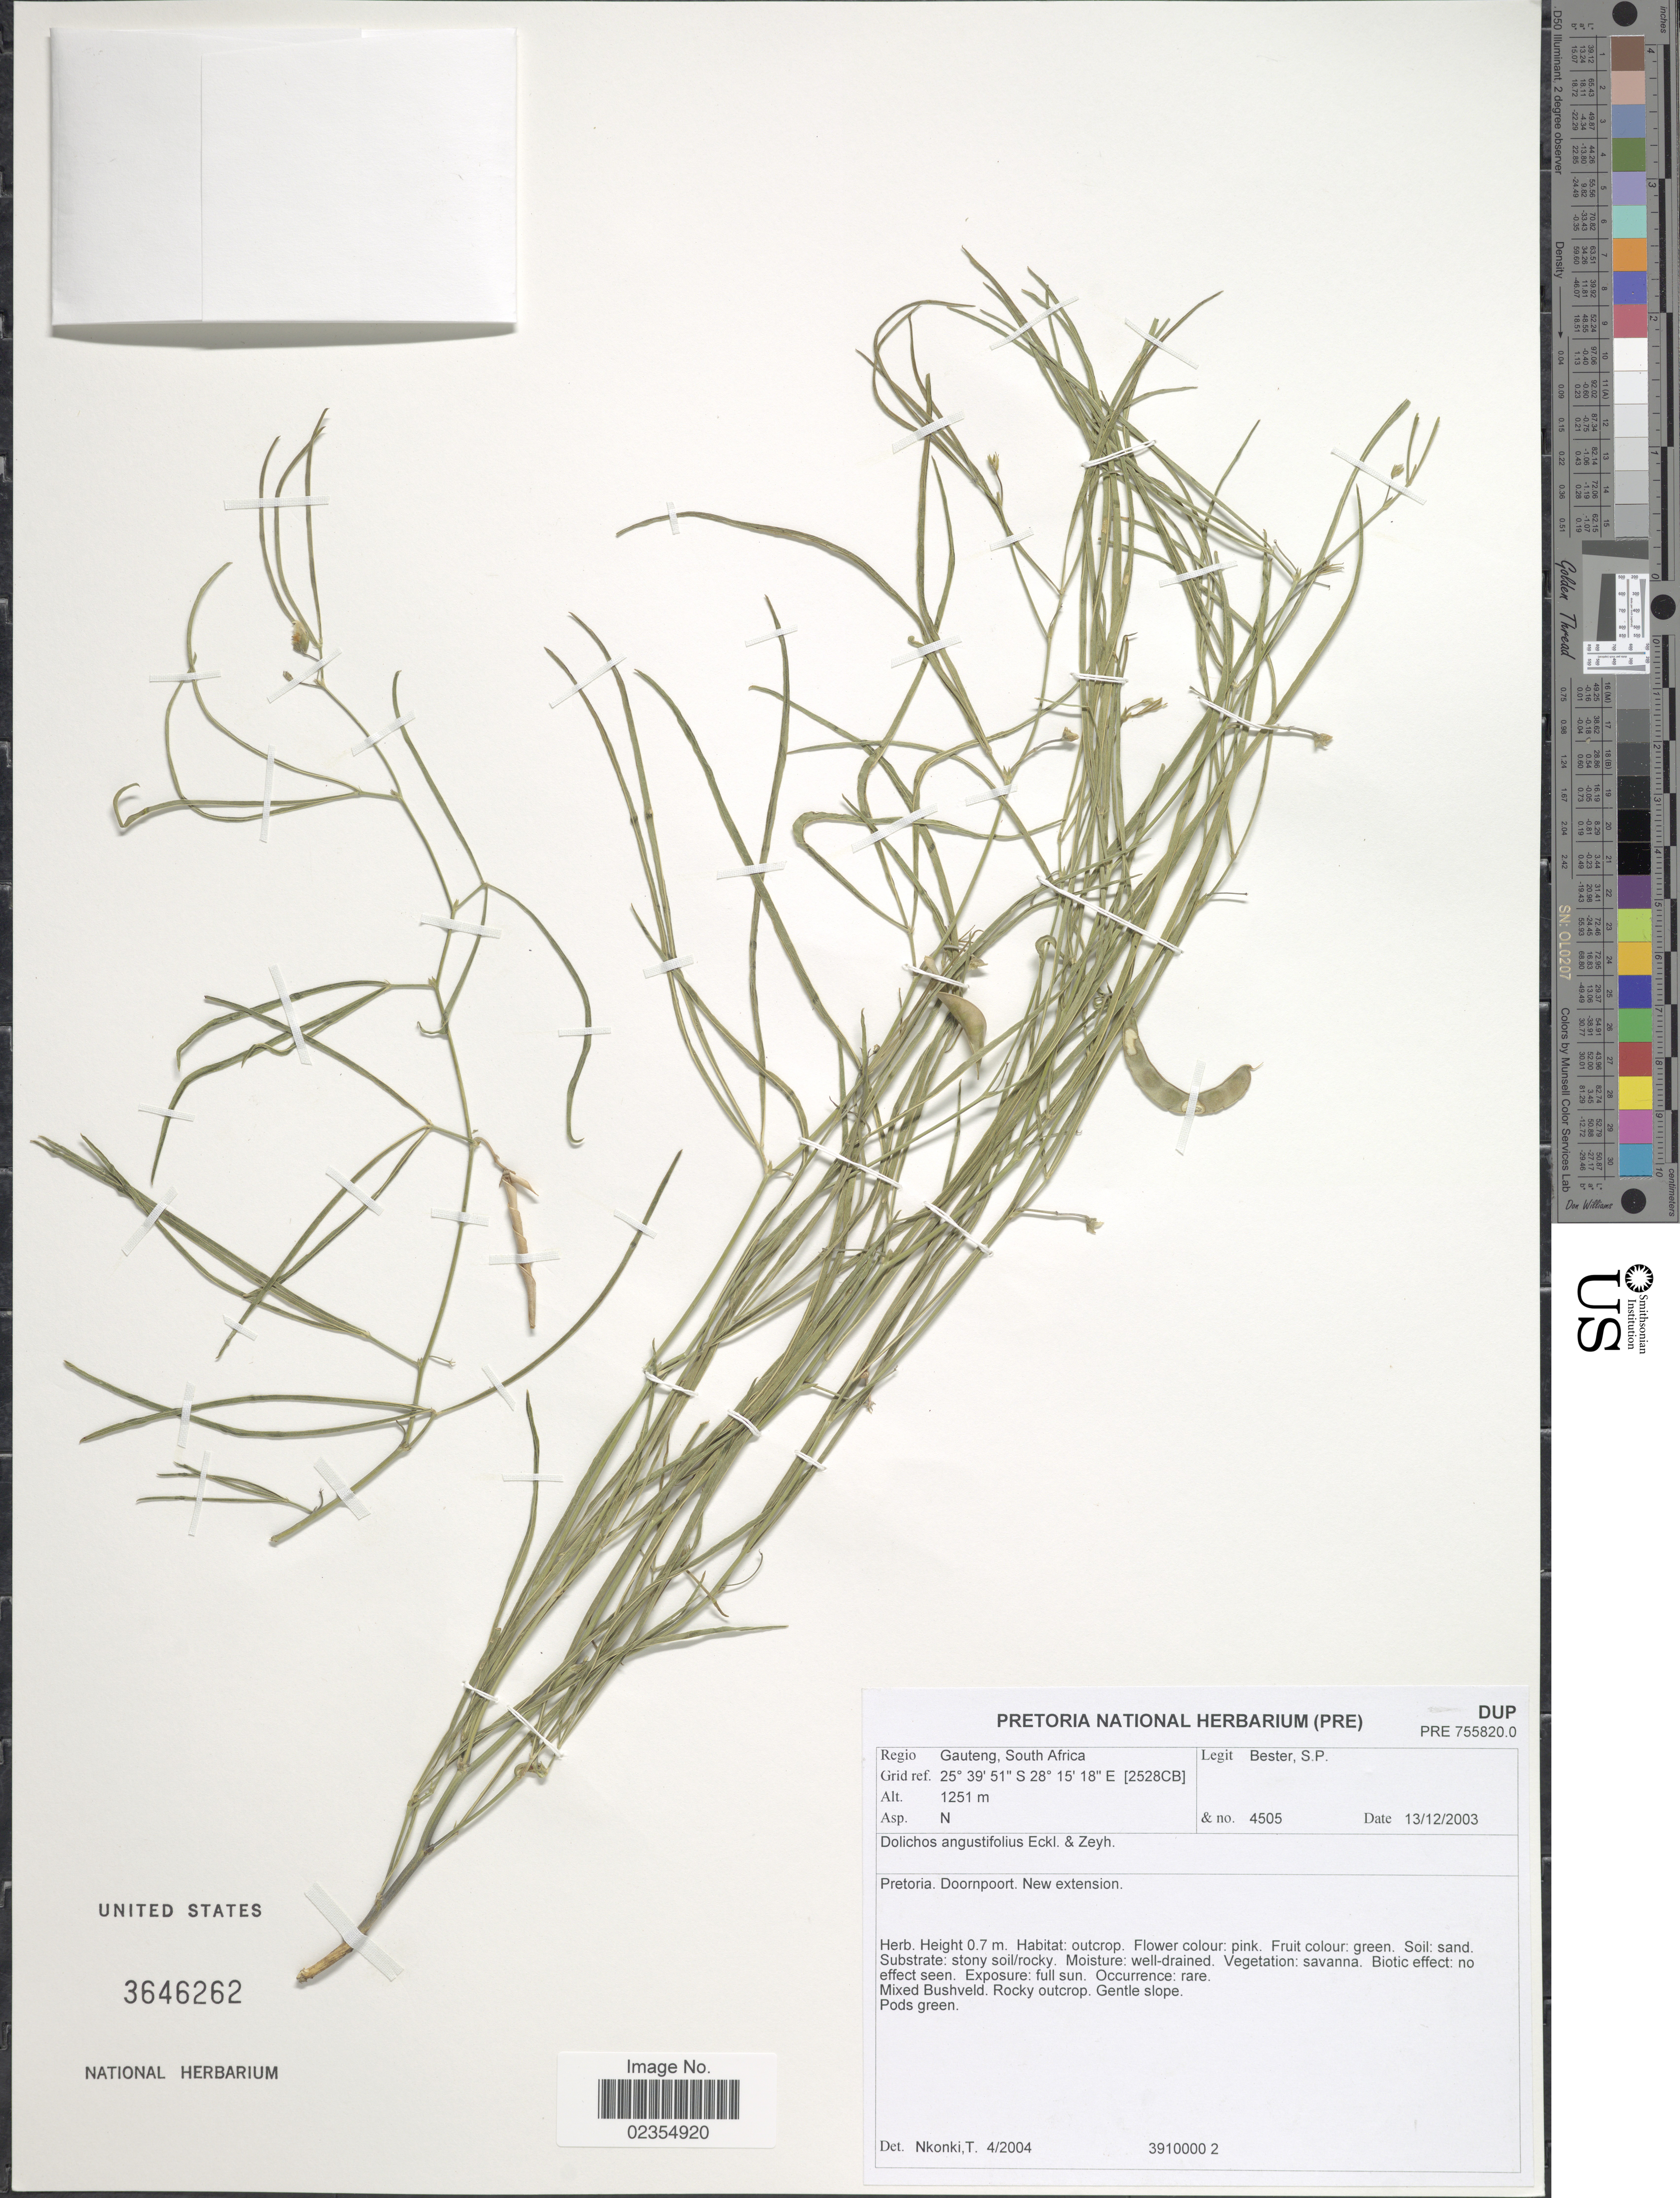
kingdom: Plantae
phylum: Tracheophyta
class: Magnoliopsida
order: Fabales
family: Fabaceae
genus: Dolichos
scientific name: Dolichos angustifolius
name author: Eckl. & Zeyh.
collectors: S. Bester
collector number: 4505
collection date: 2003-12-13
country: South Africa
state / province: Gauteng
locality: Pretoria, Doornpoort, New extension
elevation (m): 1251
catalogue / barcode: US 3646262